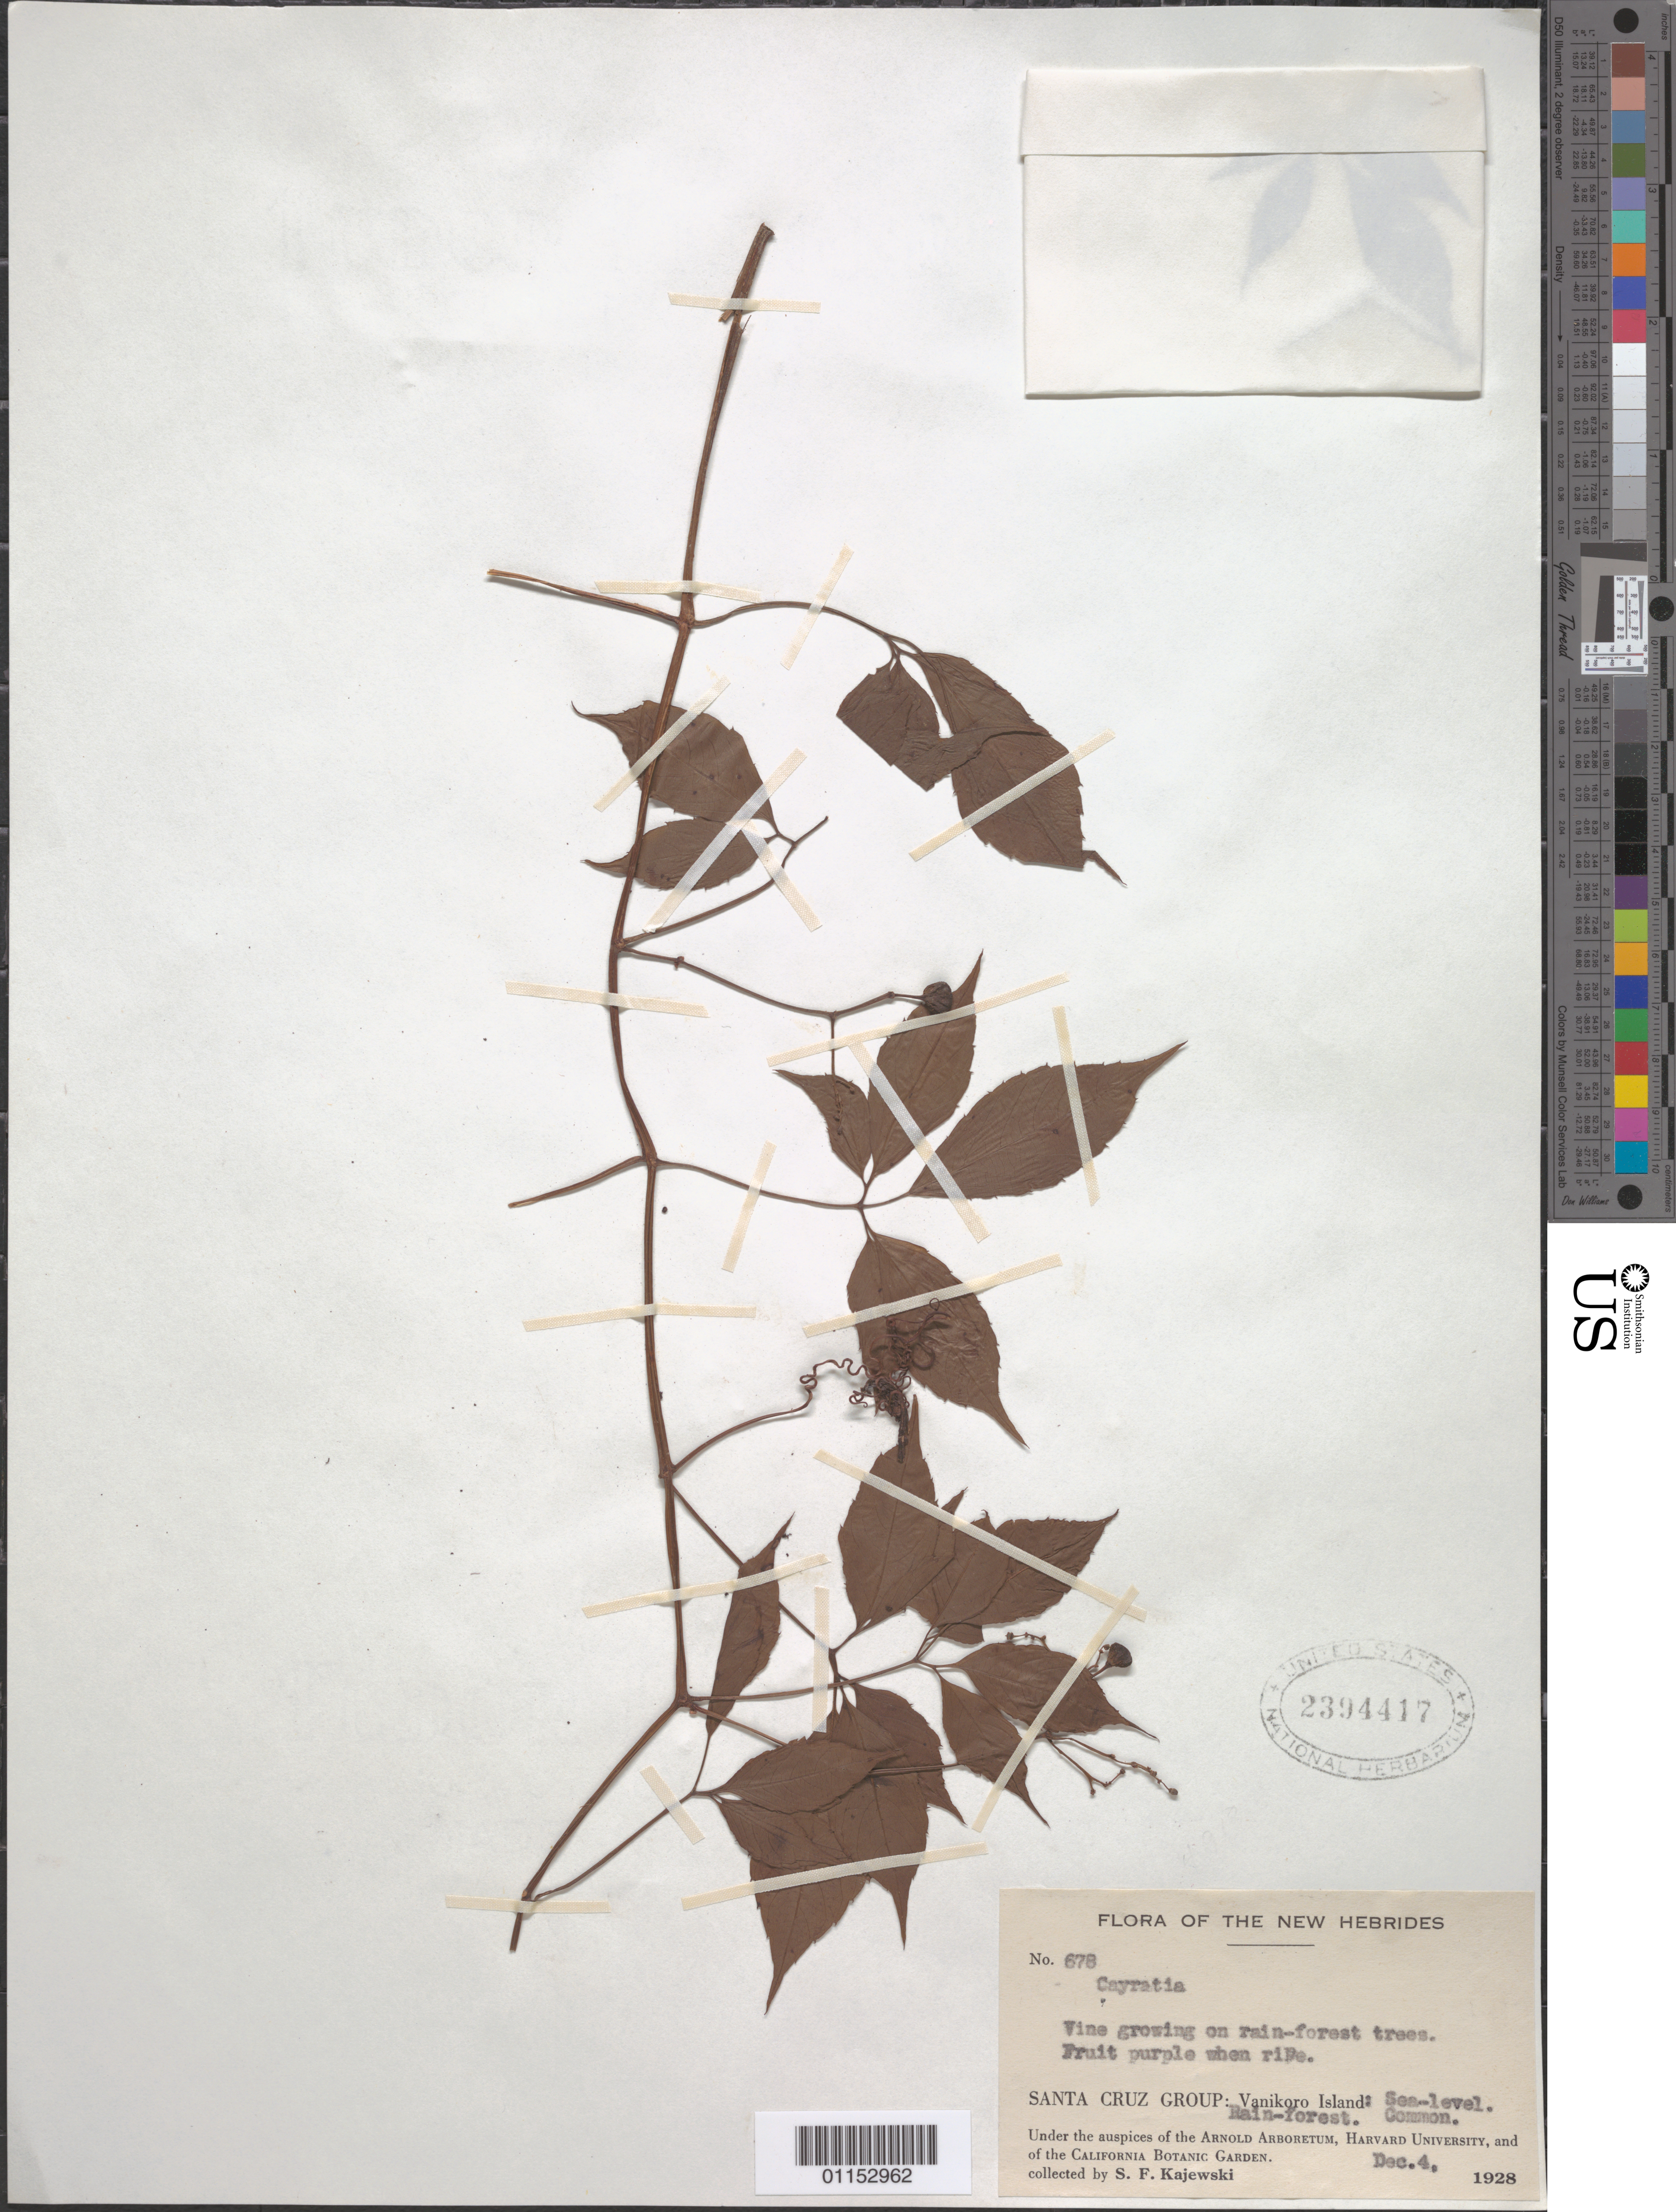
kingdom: Plantae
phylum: Tracheophyta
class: Magnoliopsida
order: Vitales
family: Vitaceae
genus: Cayratia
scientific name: Cayratia sp.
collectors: S. Kajewski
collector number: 678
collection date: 1928-12-04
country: Solomon Islands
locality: Santa Cruz Group: Vanikoro Island.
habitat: Vine growing on rainforest trees. Common.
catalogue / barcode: US 2394417